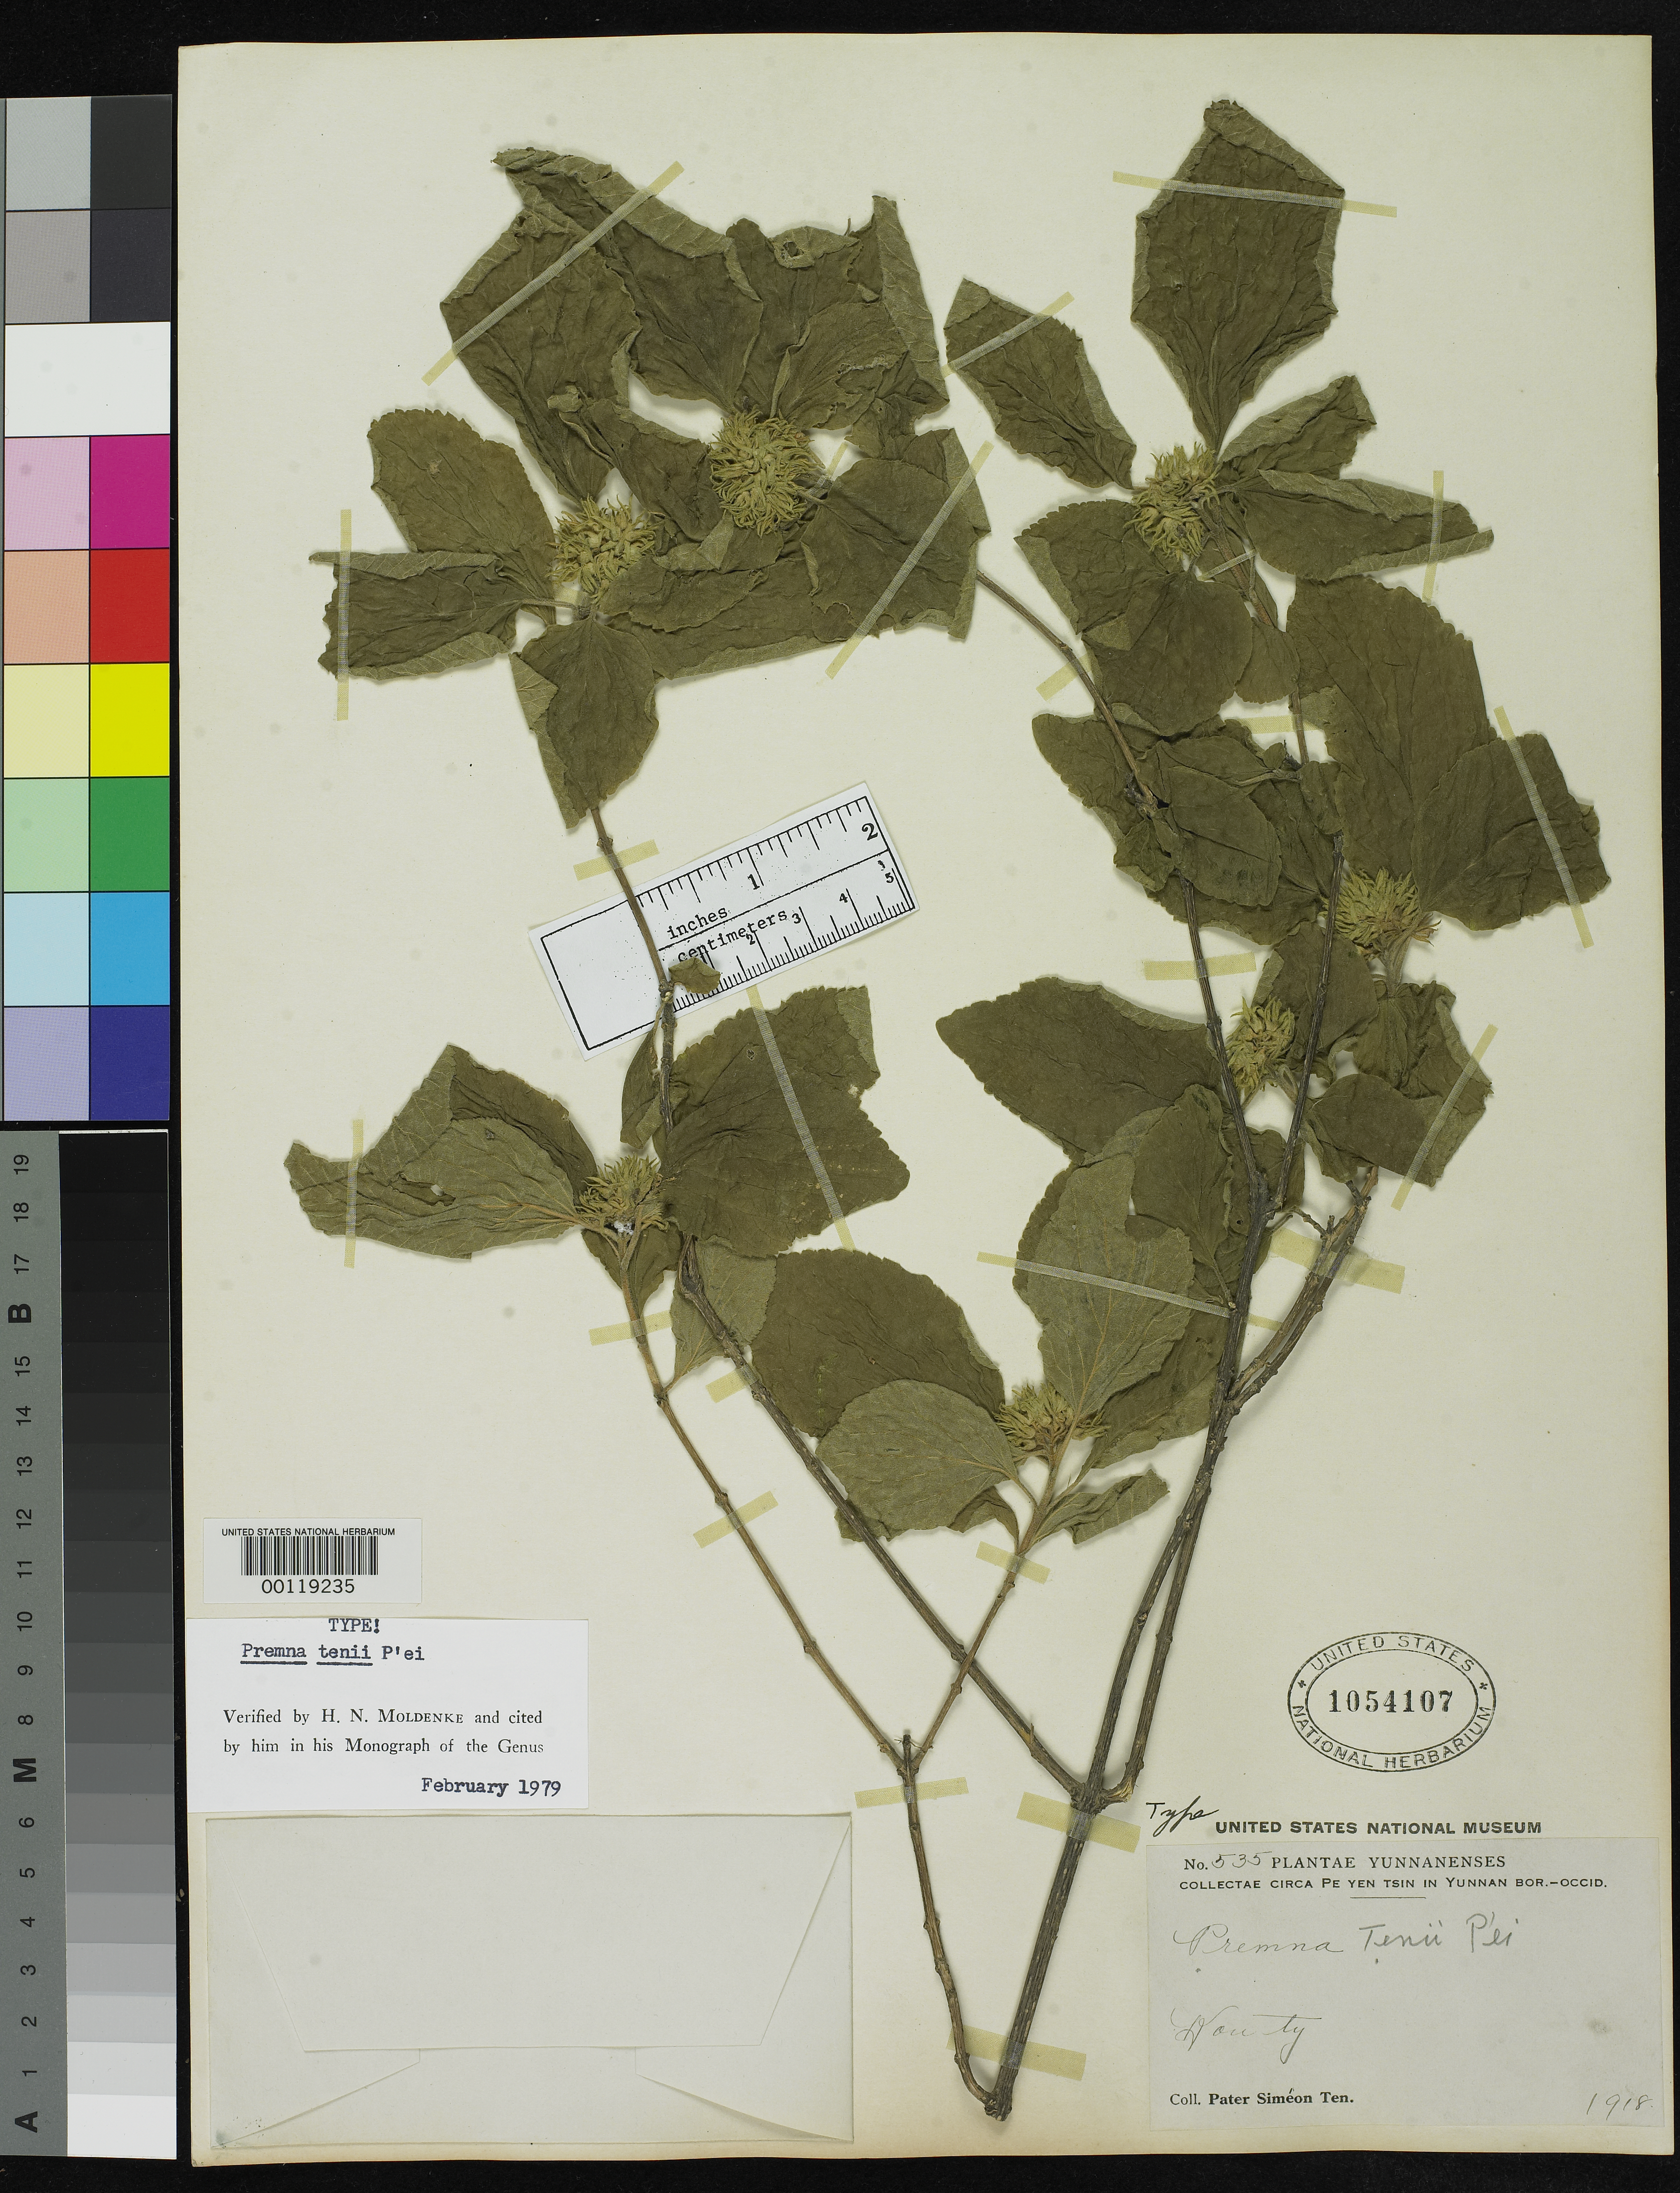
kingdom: Plantae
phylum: Tracheophyta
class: Magnoliopsida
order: Lamiales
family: Lamiaceae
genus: Premna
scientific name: Premna tenii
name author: C. P'ei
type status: Type Collection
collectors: P. S. Ten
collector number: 535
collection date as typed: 1918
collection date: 1918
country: China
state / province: Yunnan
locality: Near Pe Yen Tsin.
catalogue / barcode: US 1054107